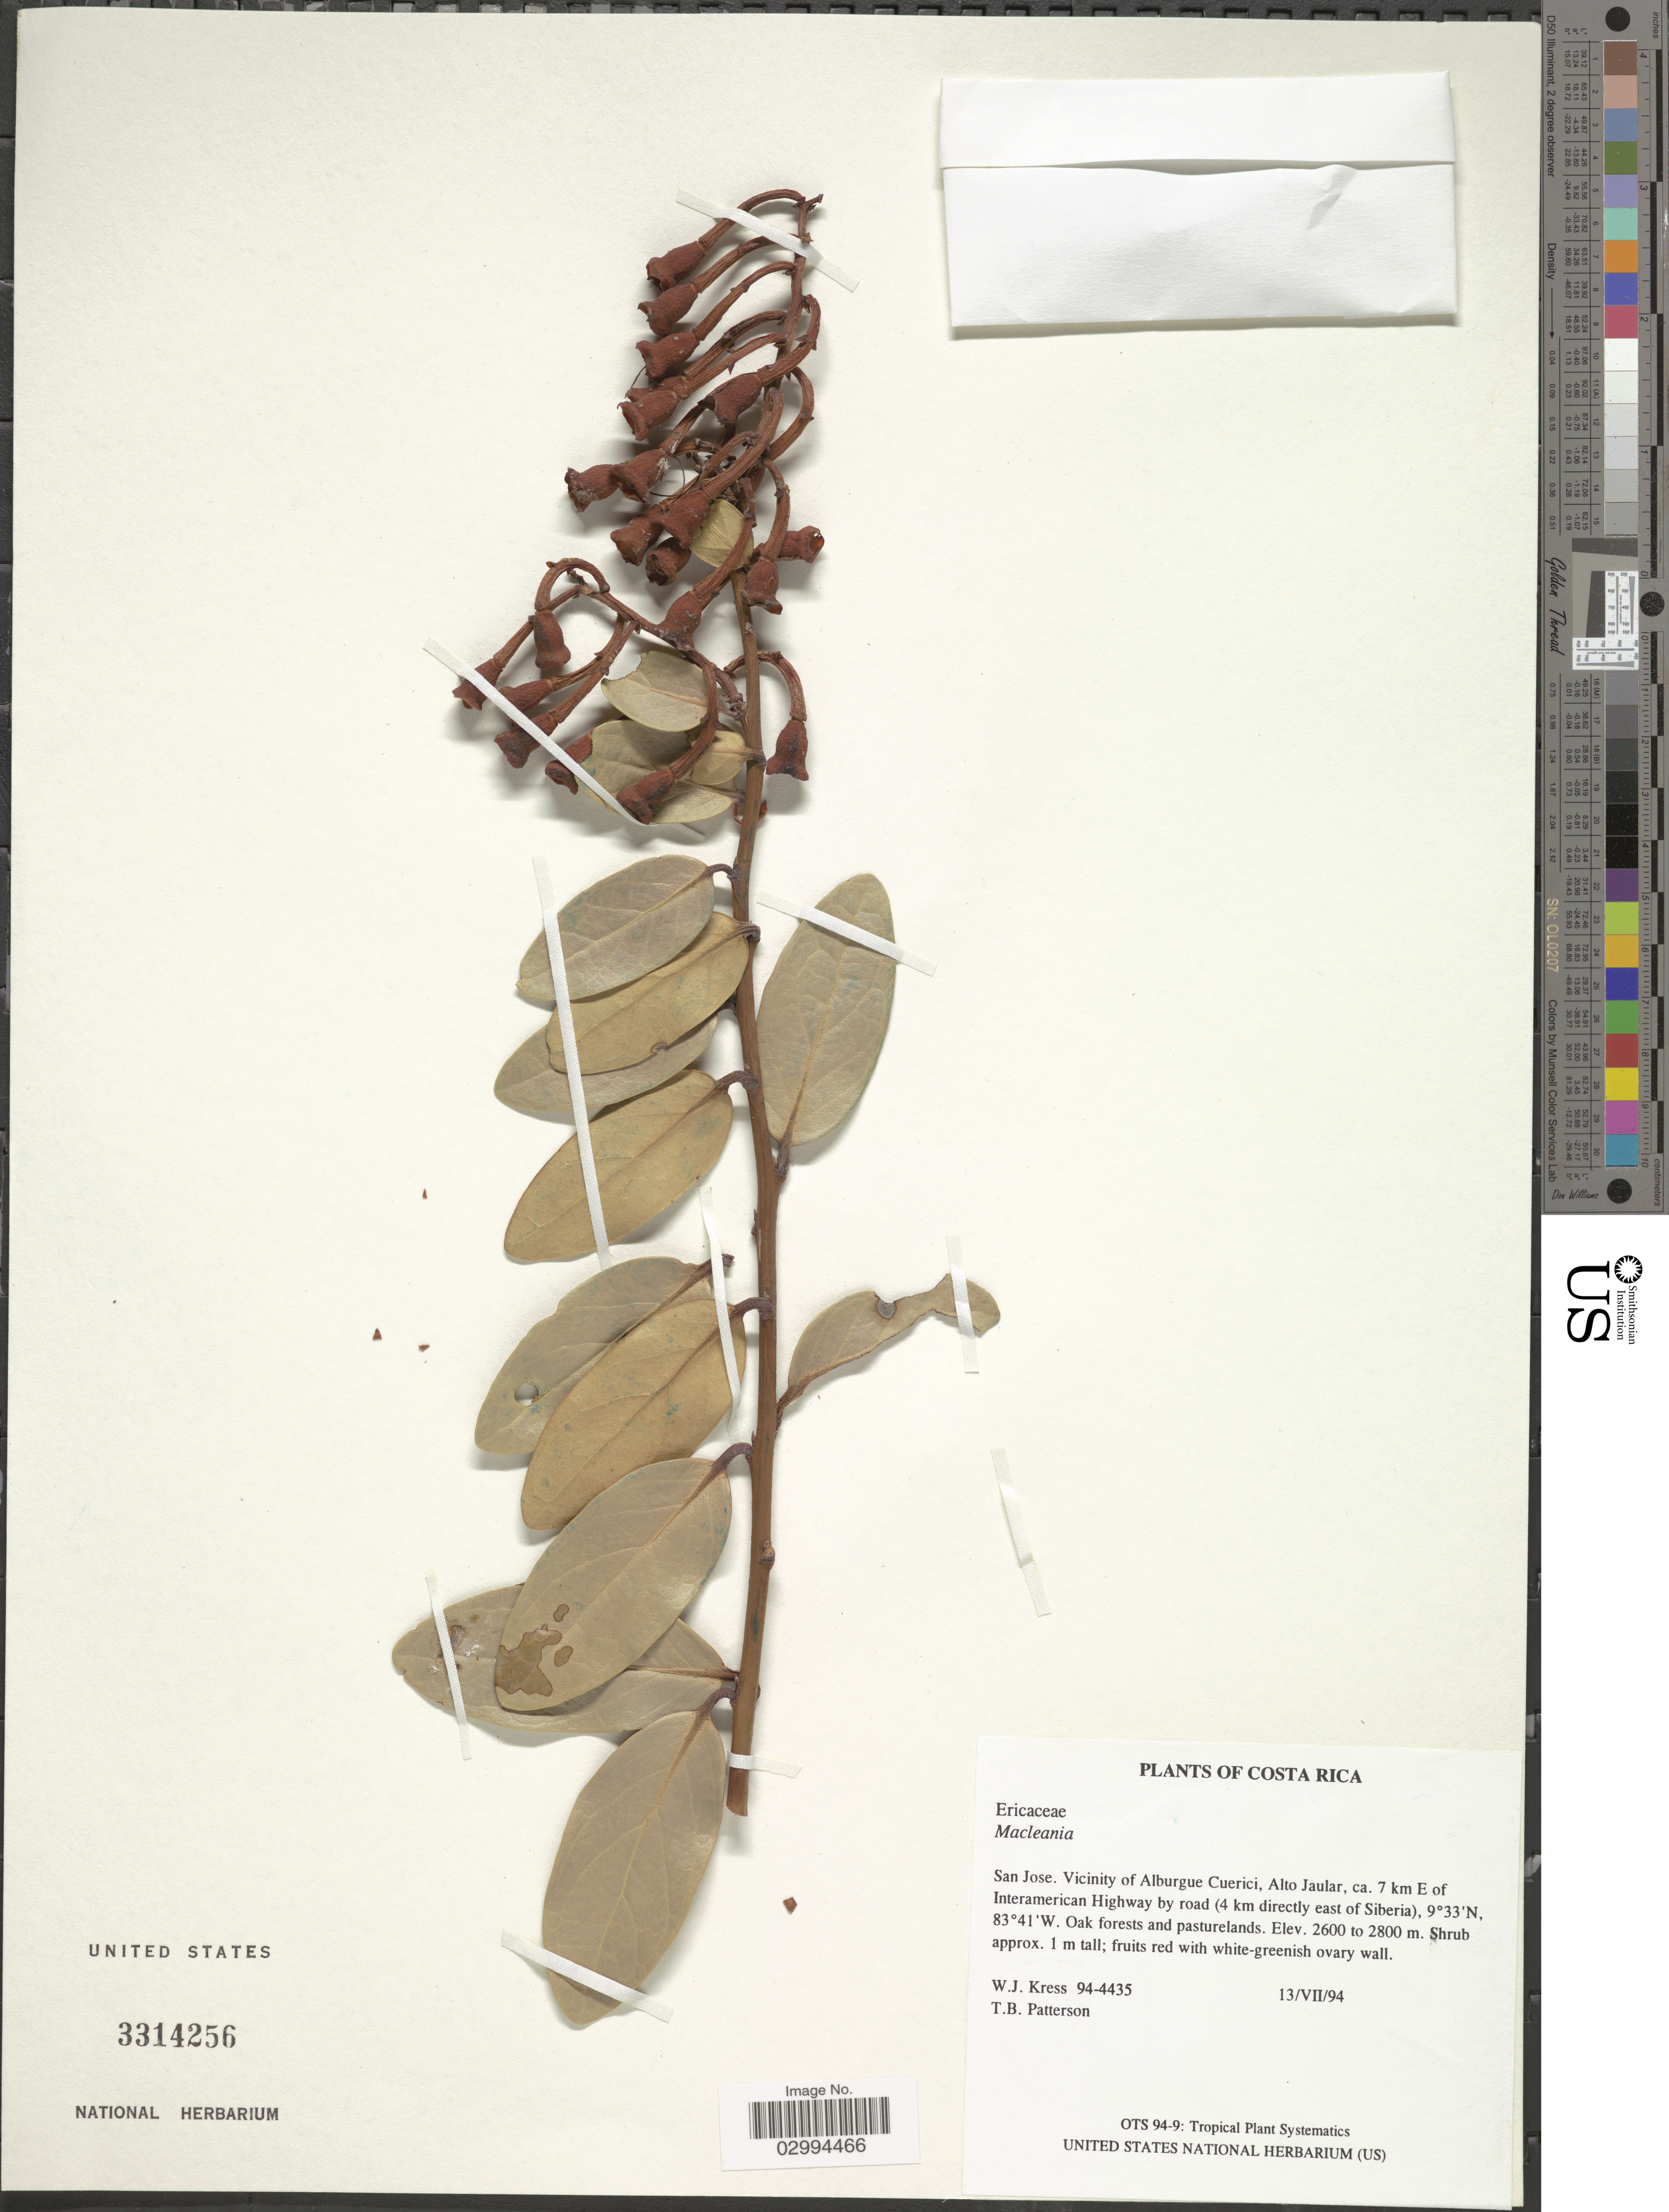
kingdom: Plantae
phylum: Tracheophyta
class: Magnoliopsida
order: Ericales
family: Ericaceae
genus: Macleania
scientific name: Macleania sp.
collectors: W. J. Kress & T. B. Patterson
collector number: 94-4435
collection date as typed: Transcribed d/m/y: 13/7/94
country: Costa Rica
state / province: San José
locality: Vicinity of Alburgue Cuerici, Alto Jaular, ca. 7 km E of Interamerican Highway by road (4 km directly east of Siberia).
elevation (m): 2600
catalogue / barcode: US 3314256